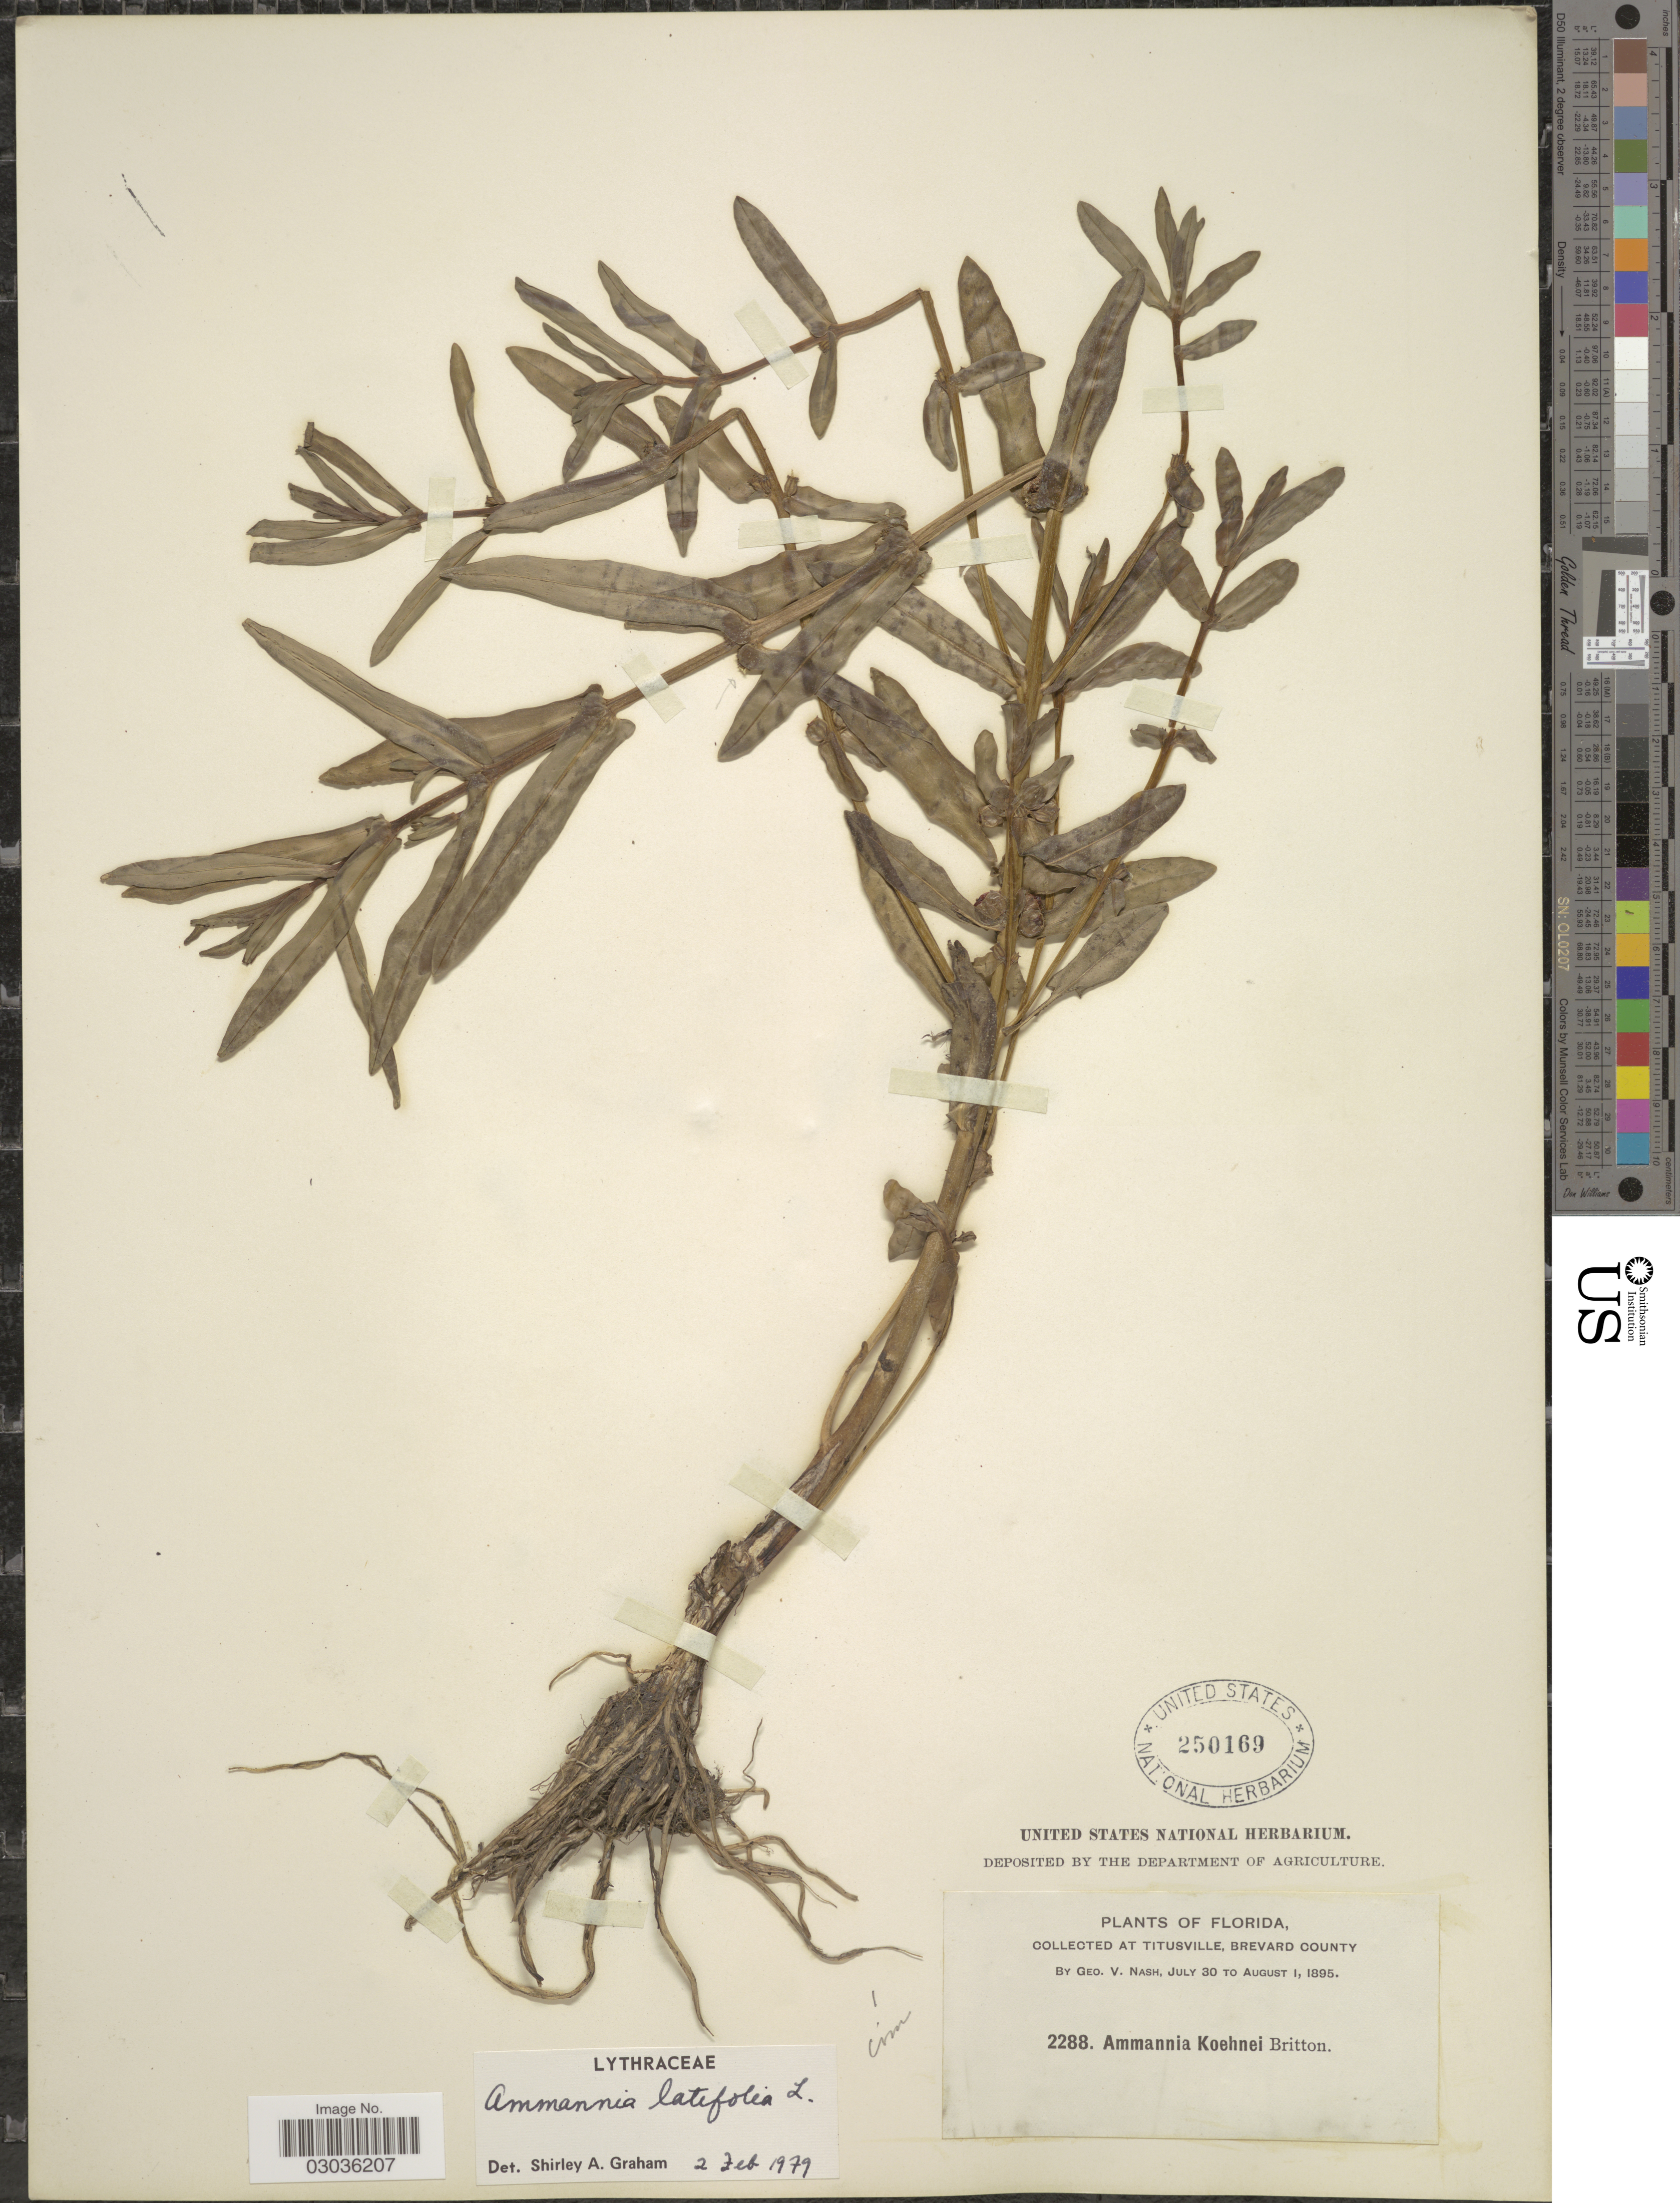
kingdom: Plantae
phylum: Tracheophyta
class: Magnoliopsida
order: Myrtales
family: Lythraceae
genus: Ammannia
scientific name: Ammannia latifolia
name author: L.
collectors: G. V. Nash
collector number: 2288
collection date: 1895-07-30/1895-08-01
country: United States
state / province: Florida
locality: At Titusville, Brevard County.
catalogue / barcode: US 250169